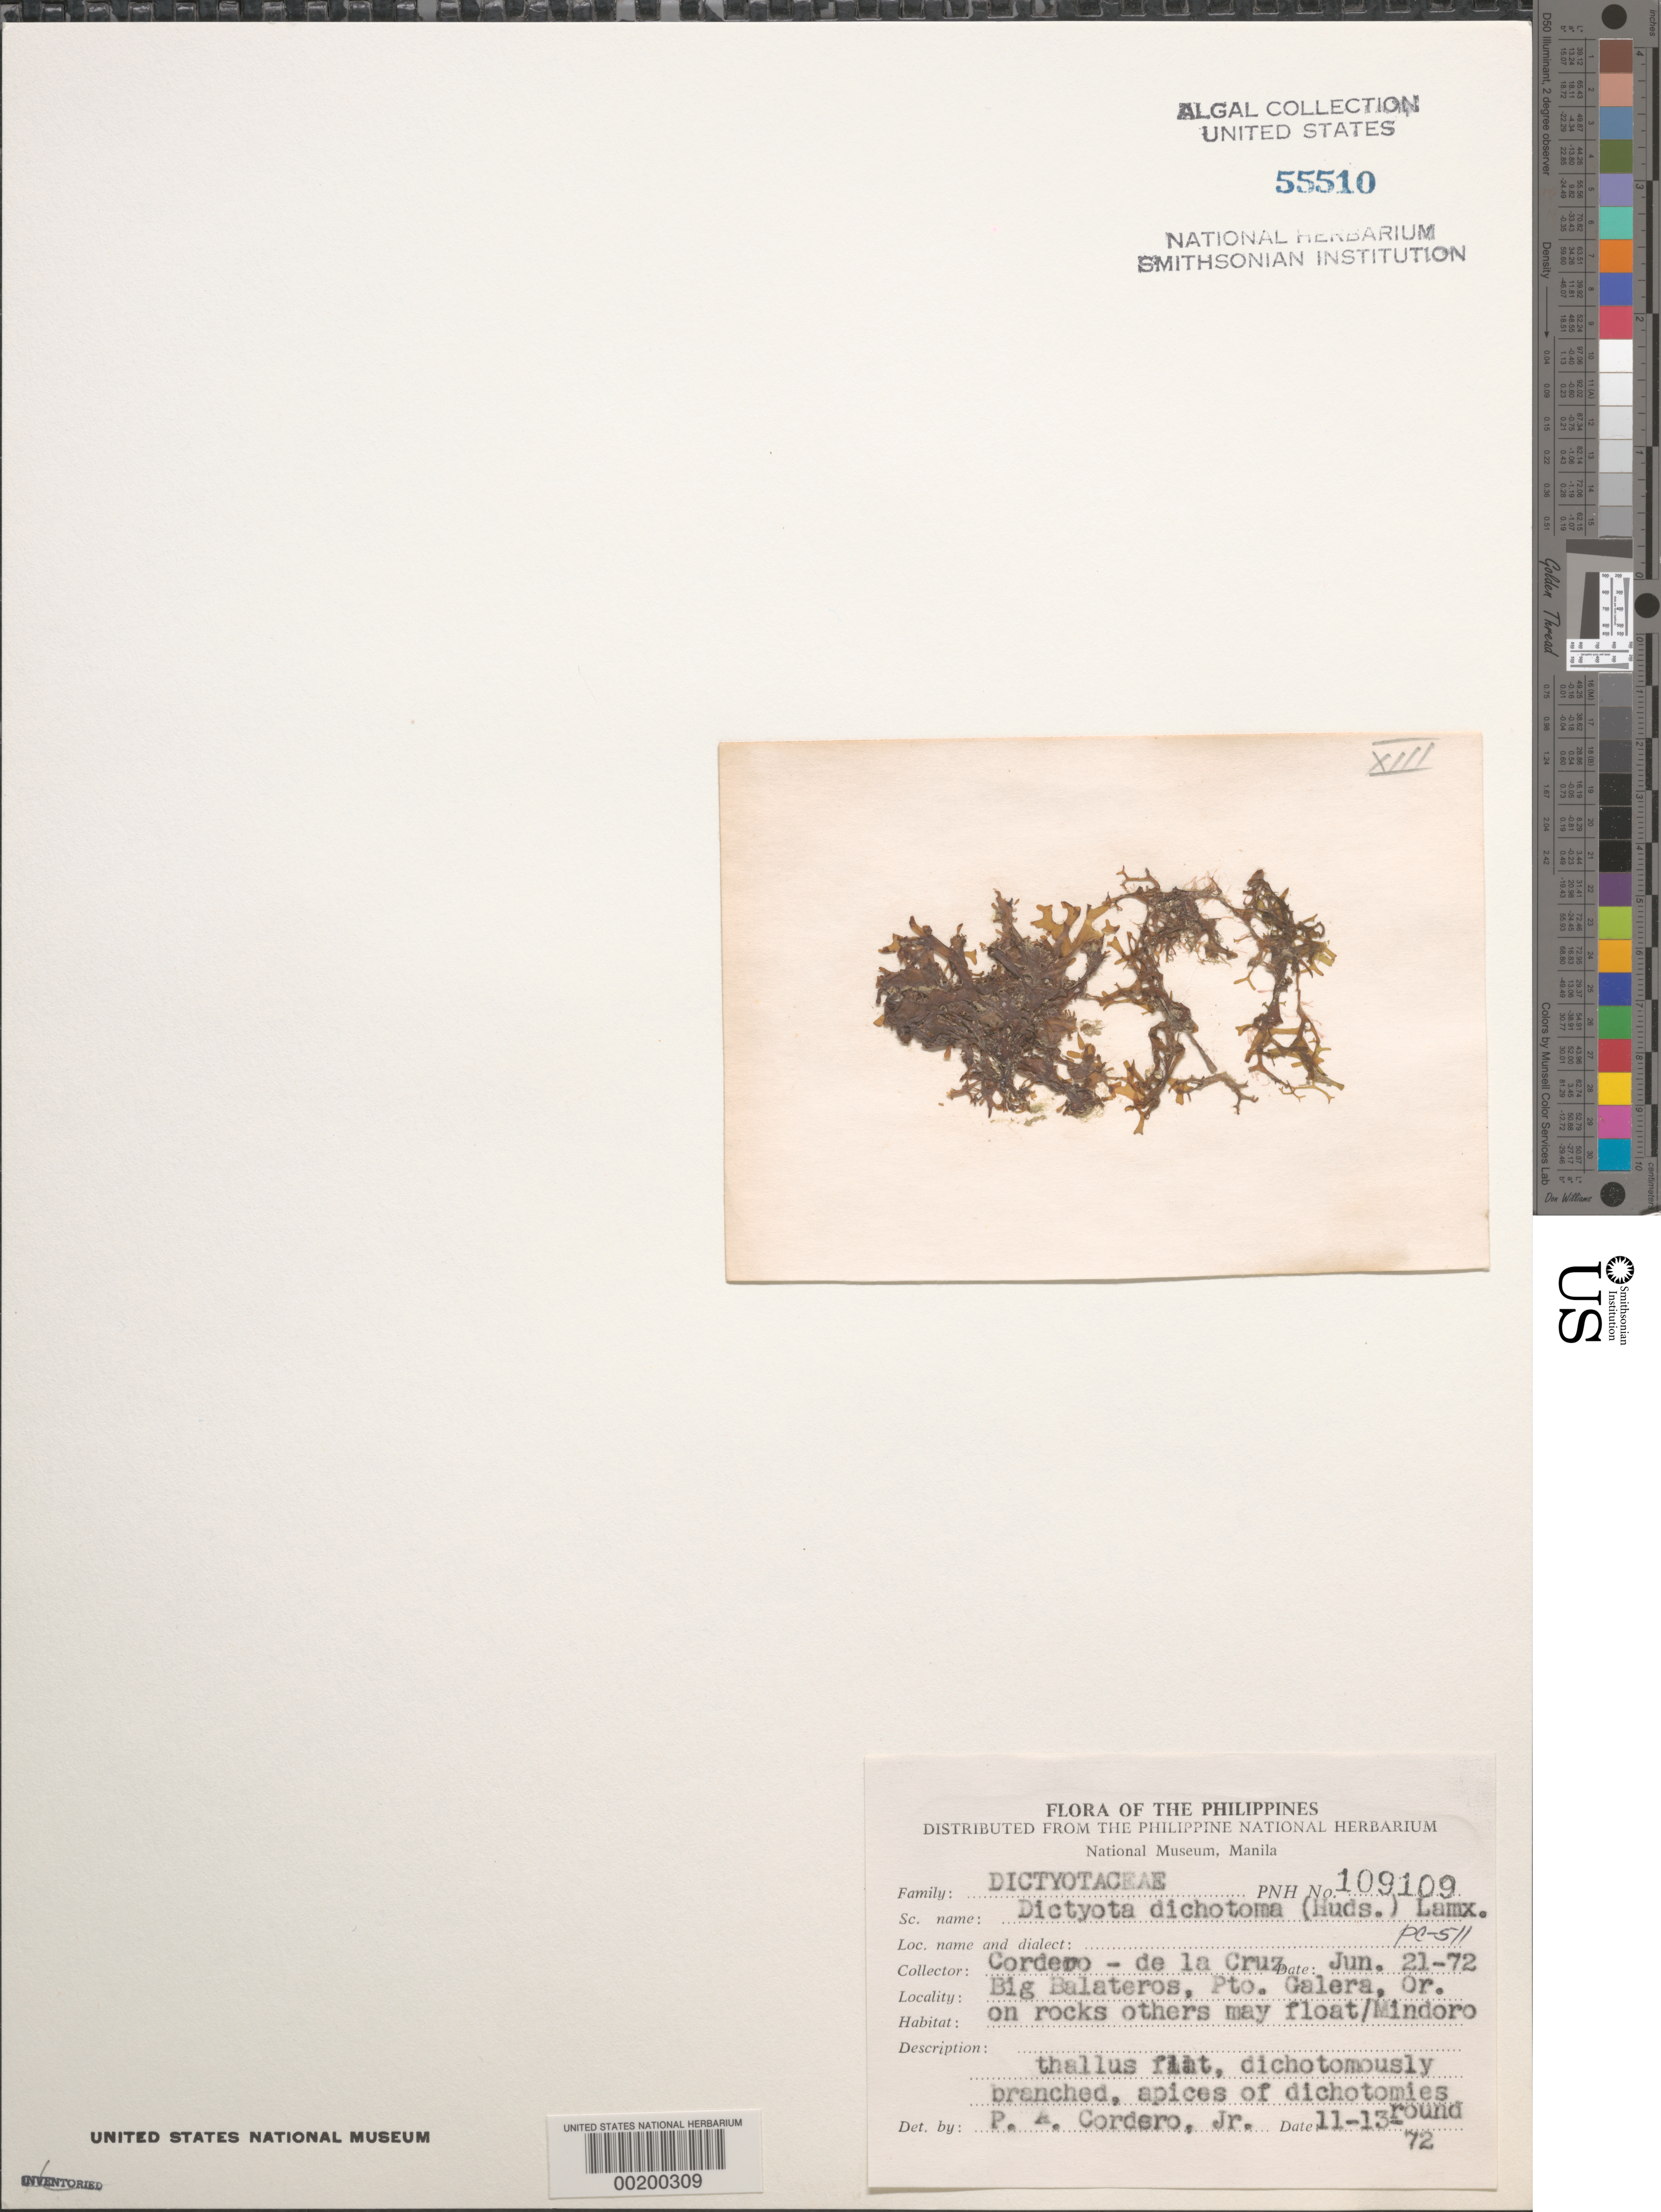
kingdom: Chromista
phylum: Ochrophyta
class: Phaeophyceae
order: Dictyotales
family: Dictyotaceae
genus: Dictyota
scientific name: Dictyota dichotoma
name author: (Huds.) J.V.Lamouroux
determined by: Cordero, P. A., Jr.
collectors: P. A. Cordero & F. de la Cruz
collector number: PC-511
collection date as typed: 21 Jun 1972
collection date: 1972-06-21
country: Philippines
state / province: Mimaropa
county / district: Mindoro Oriental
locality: Big balateros, puerto galera, oriental mindoro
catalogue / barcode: US 55510